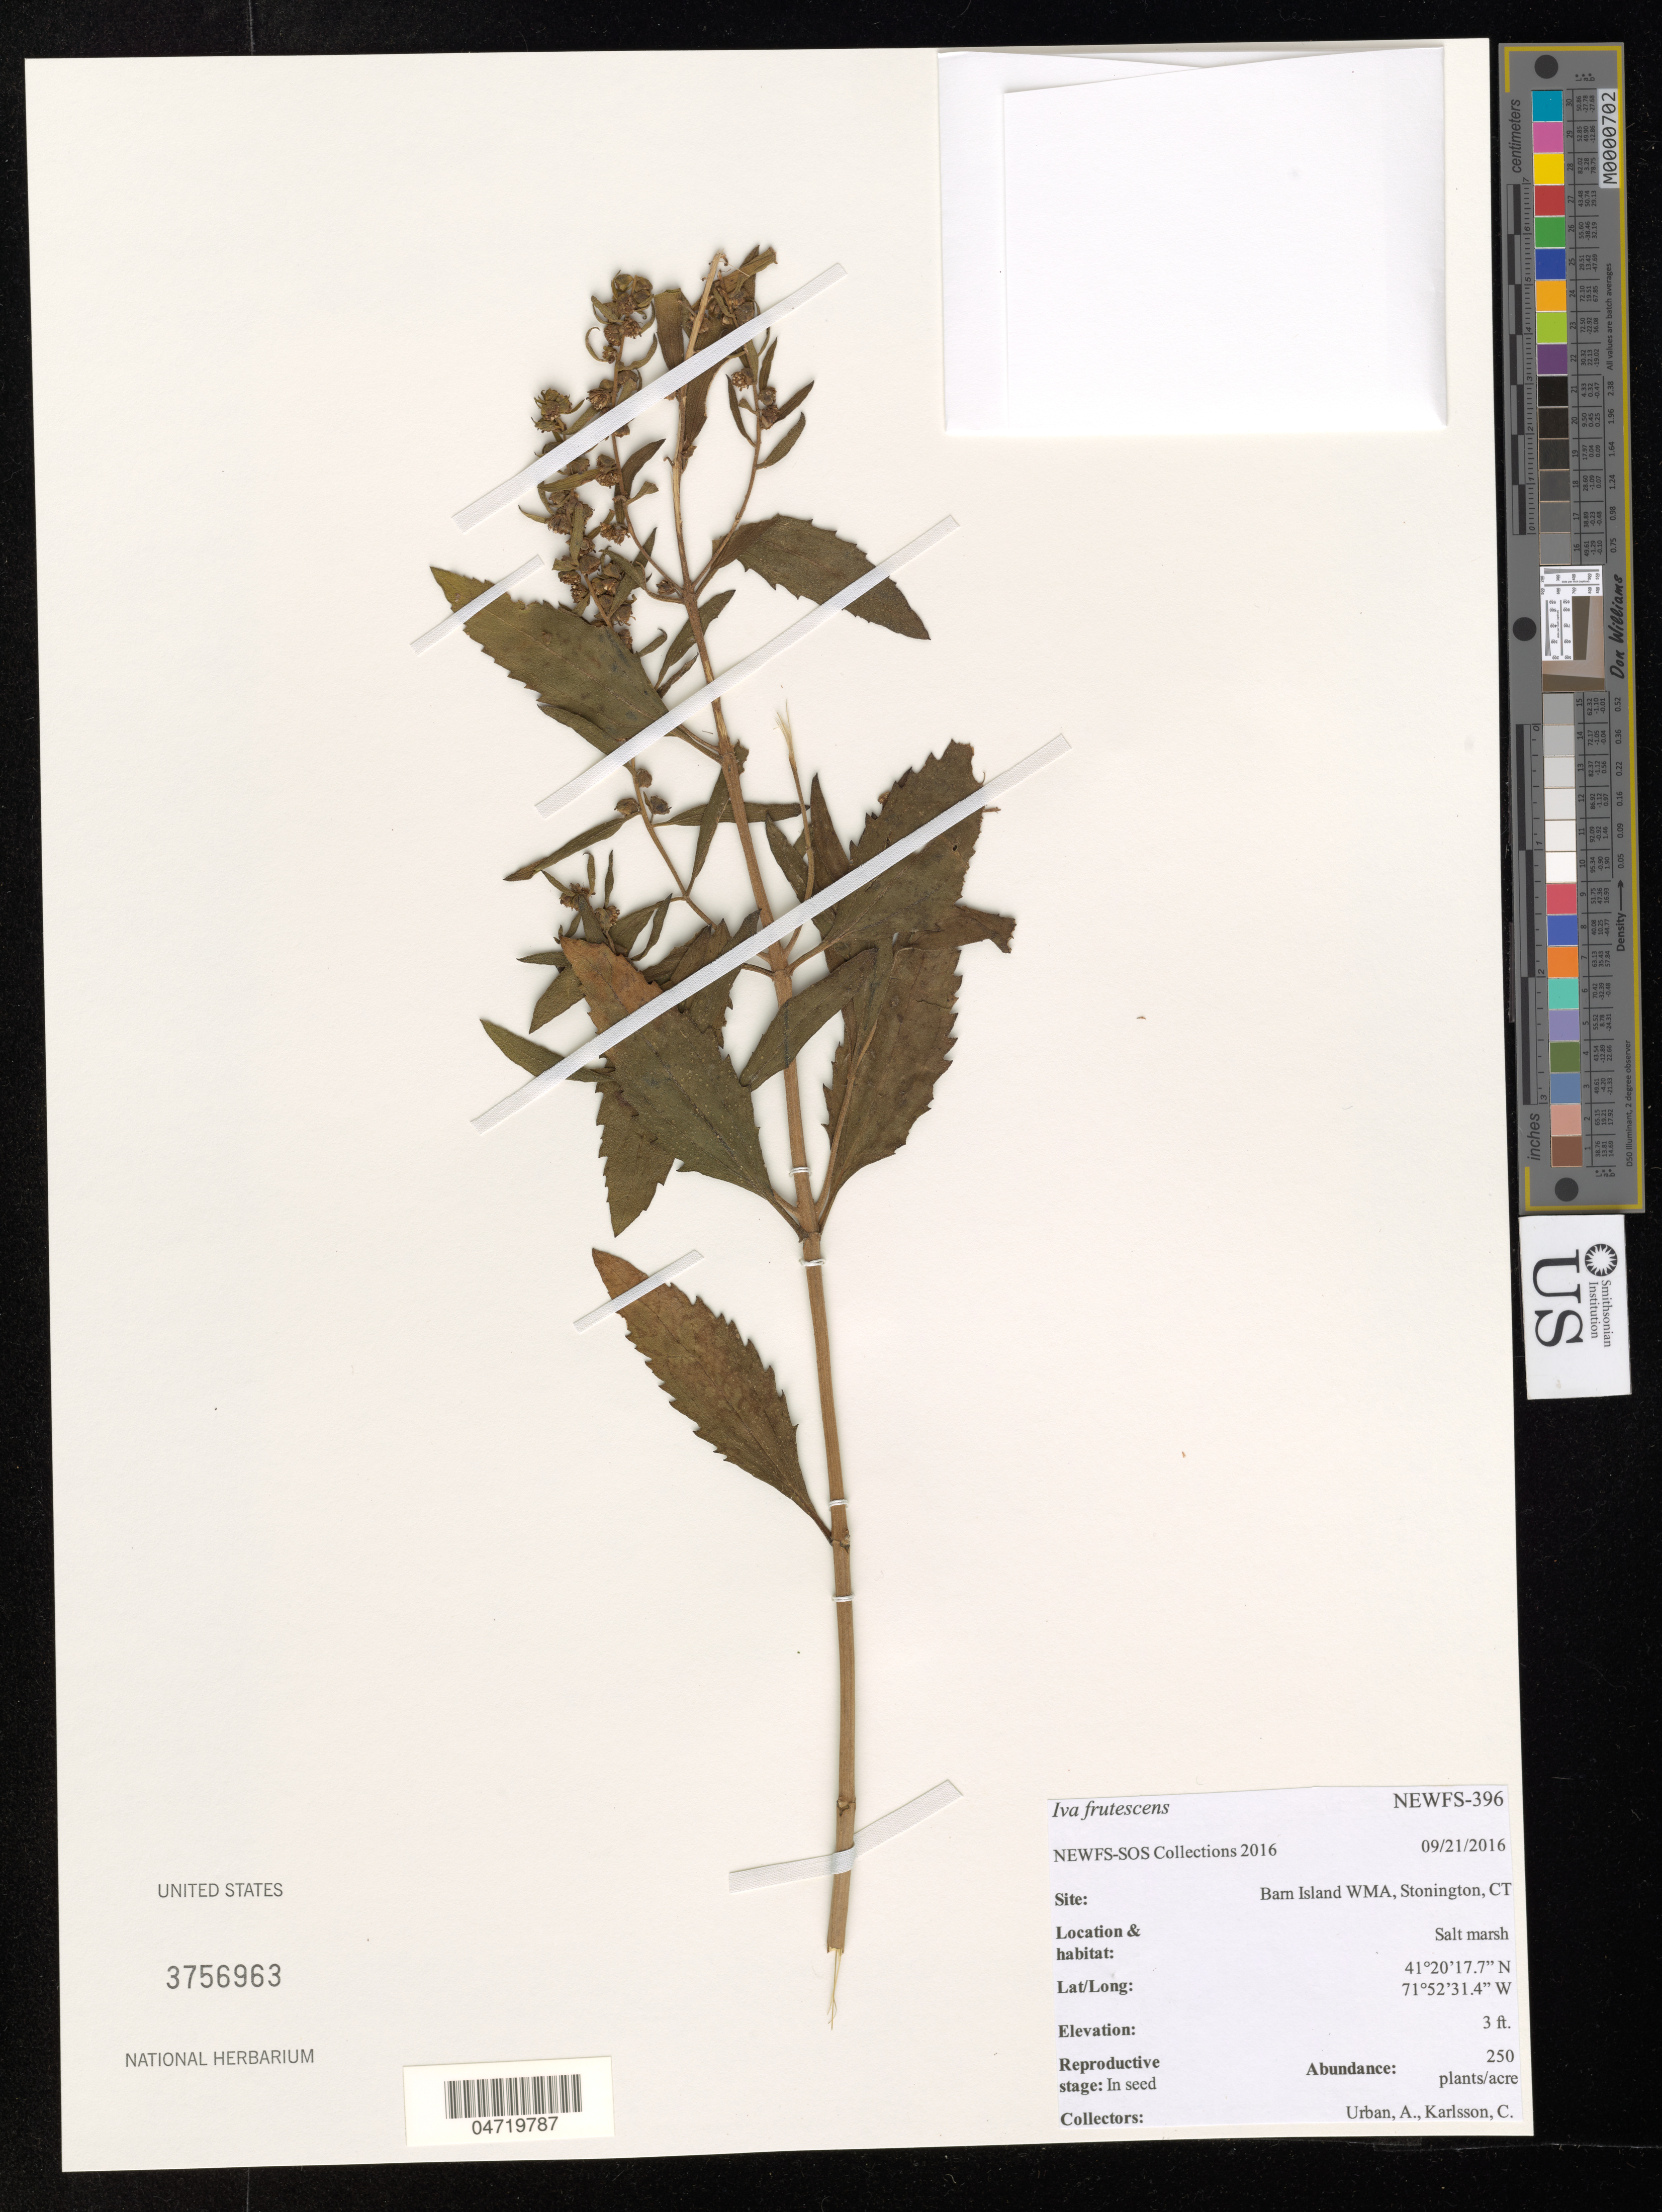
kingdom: Plantae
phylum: Tracheophyta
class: Magnoliopsida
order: Asterales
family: Asteraceae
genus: Iva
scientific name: Iva frutescens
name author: L.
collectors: A. Urban & C. Karlsson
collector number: NEWFS-396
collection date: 2016-09-21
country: United States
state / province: Connecticut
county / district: New London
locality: Barn Island Wildlife Management Area, Stonignton, CT, salt marsh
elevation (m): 1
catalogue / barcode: US 3756963